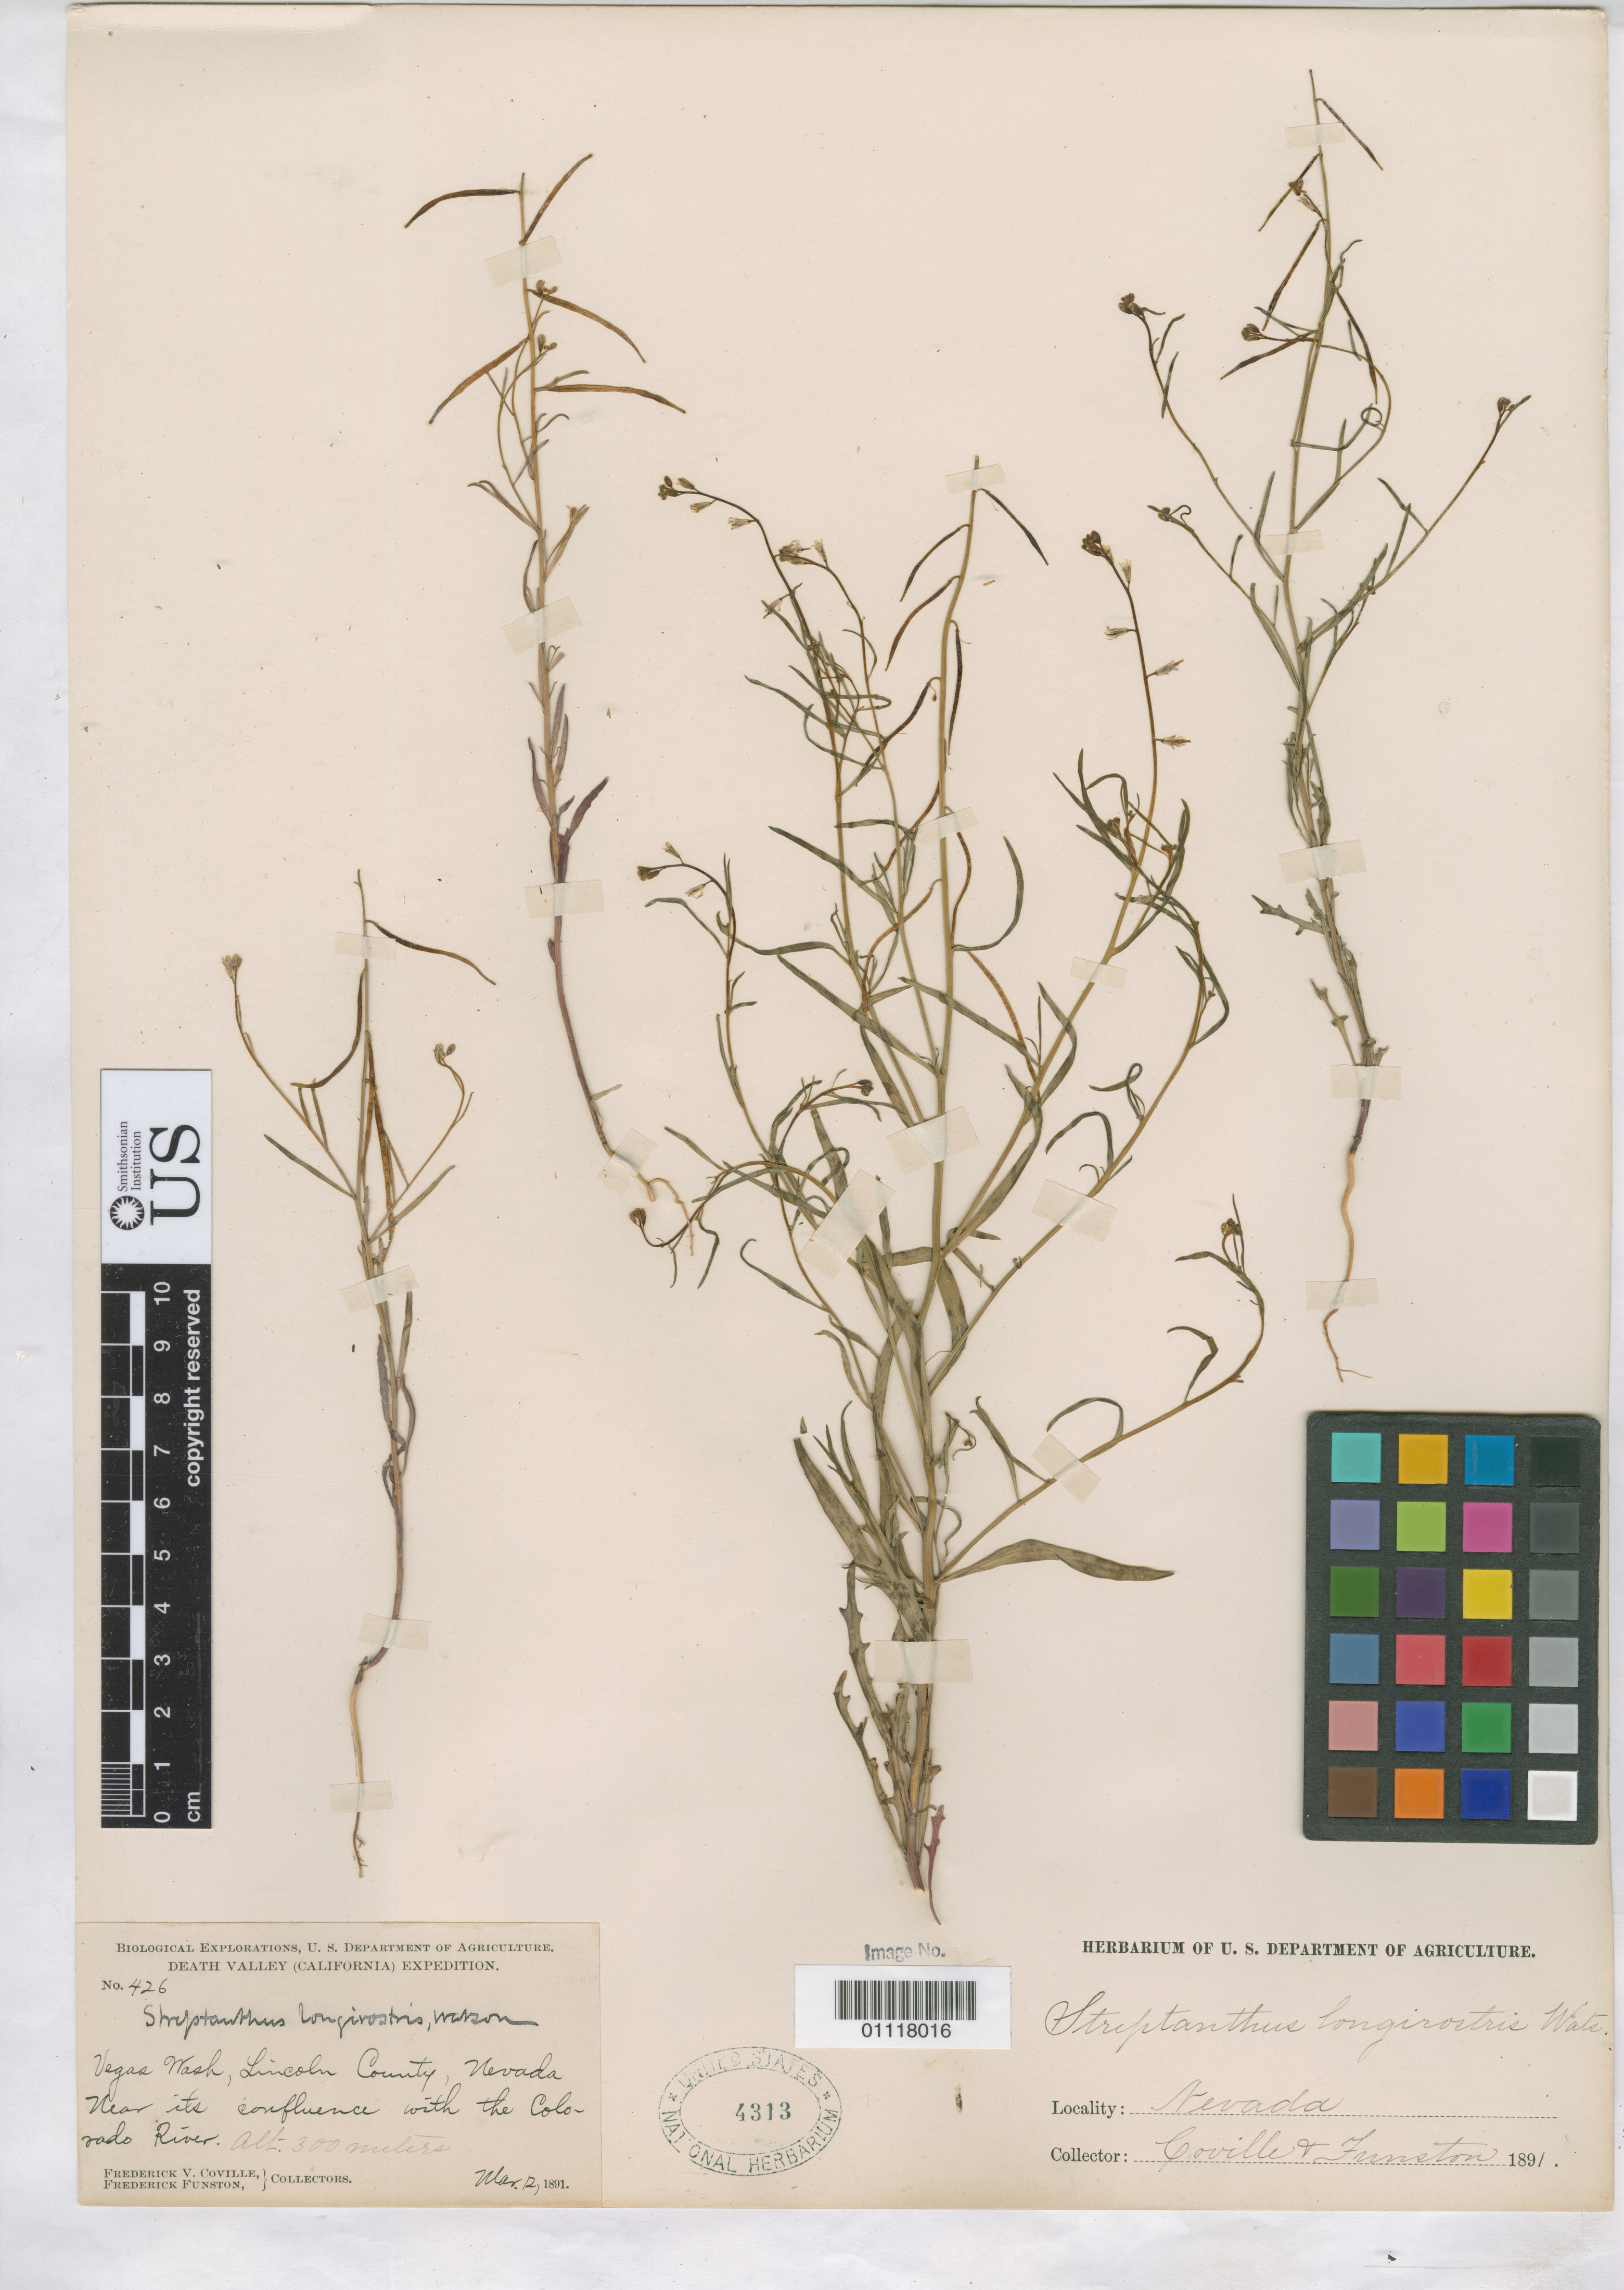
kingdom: Plantae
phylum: Tracheophyta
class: Magnoliopsida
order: Brassicales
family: Brassicaceae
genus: Streptanthus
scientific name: Streptanthus longirostris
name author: (S. Watson) S. Watson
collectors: F. V. Coville & F. Funston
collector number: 426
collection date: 1891-03-12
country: United States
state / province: Nevada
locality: Vegas Wash, near its confluence with the Colorado River.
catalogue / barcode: US 4313